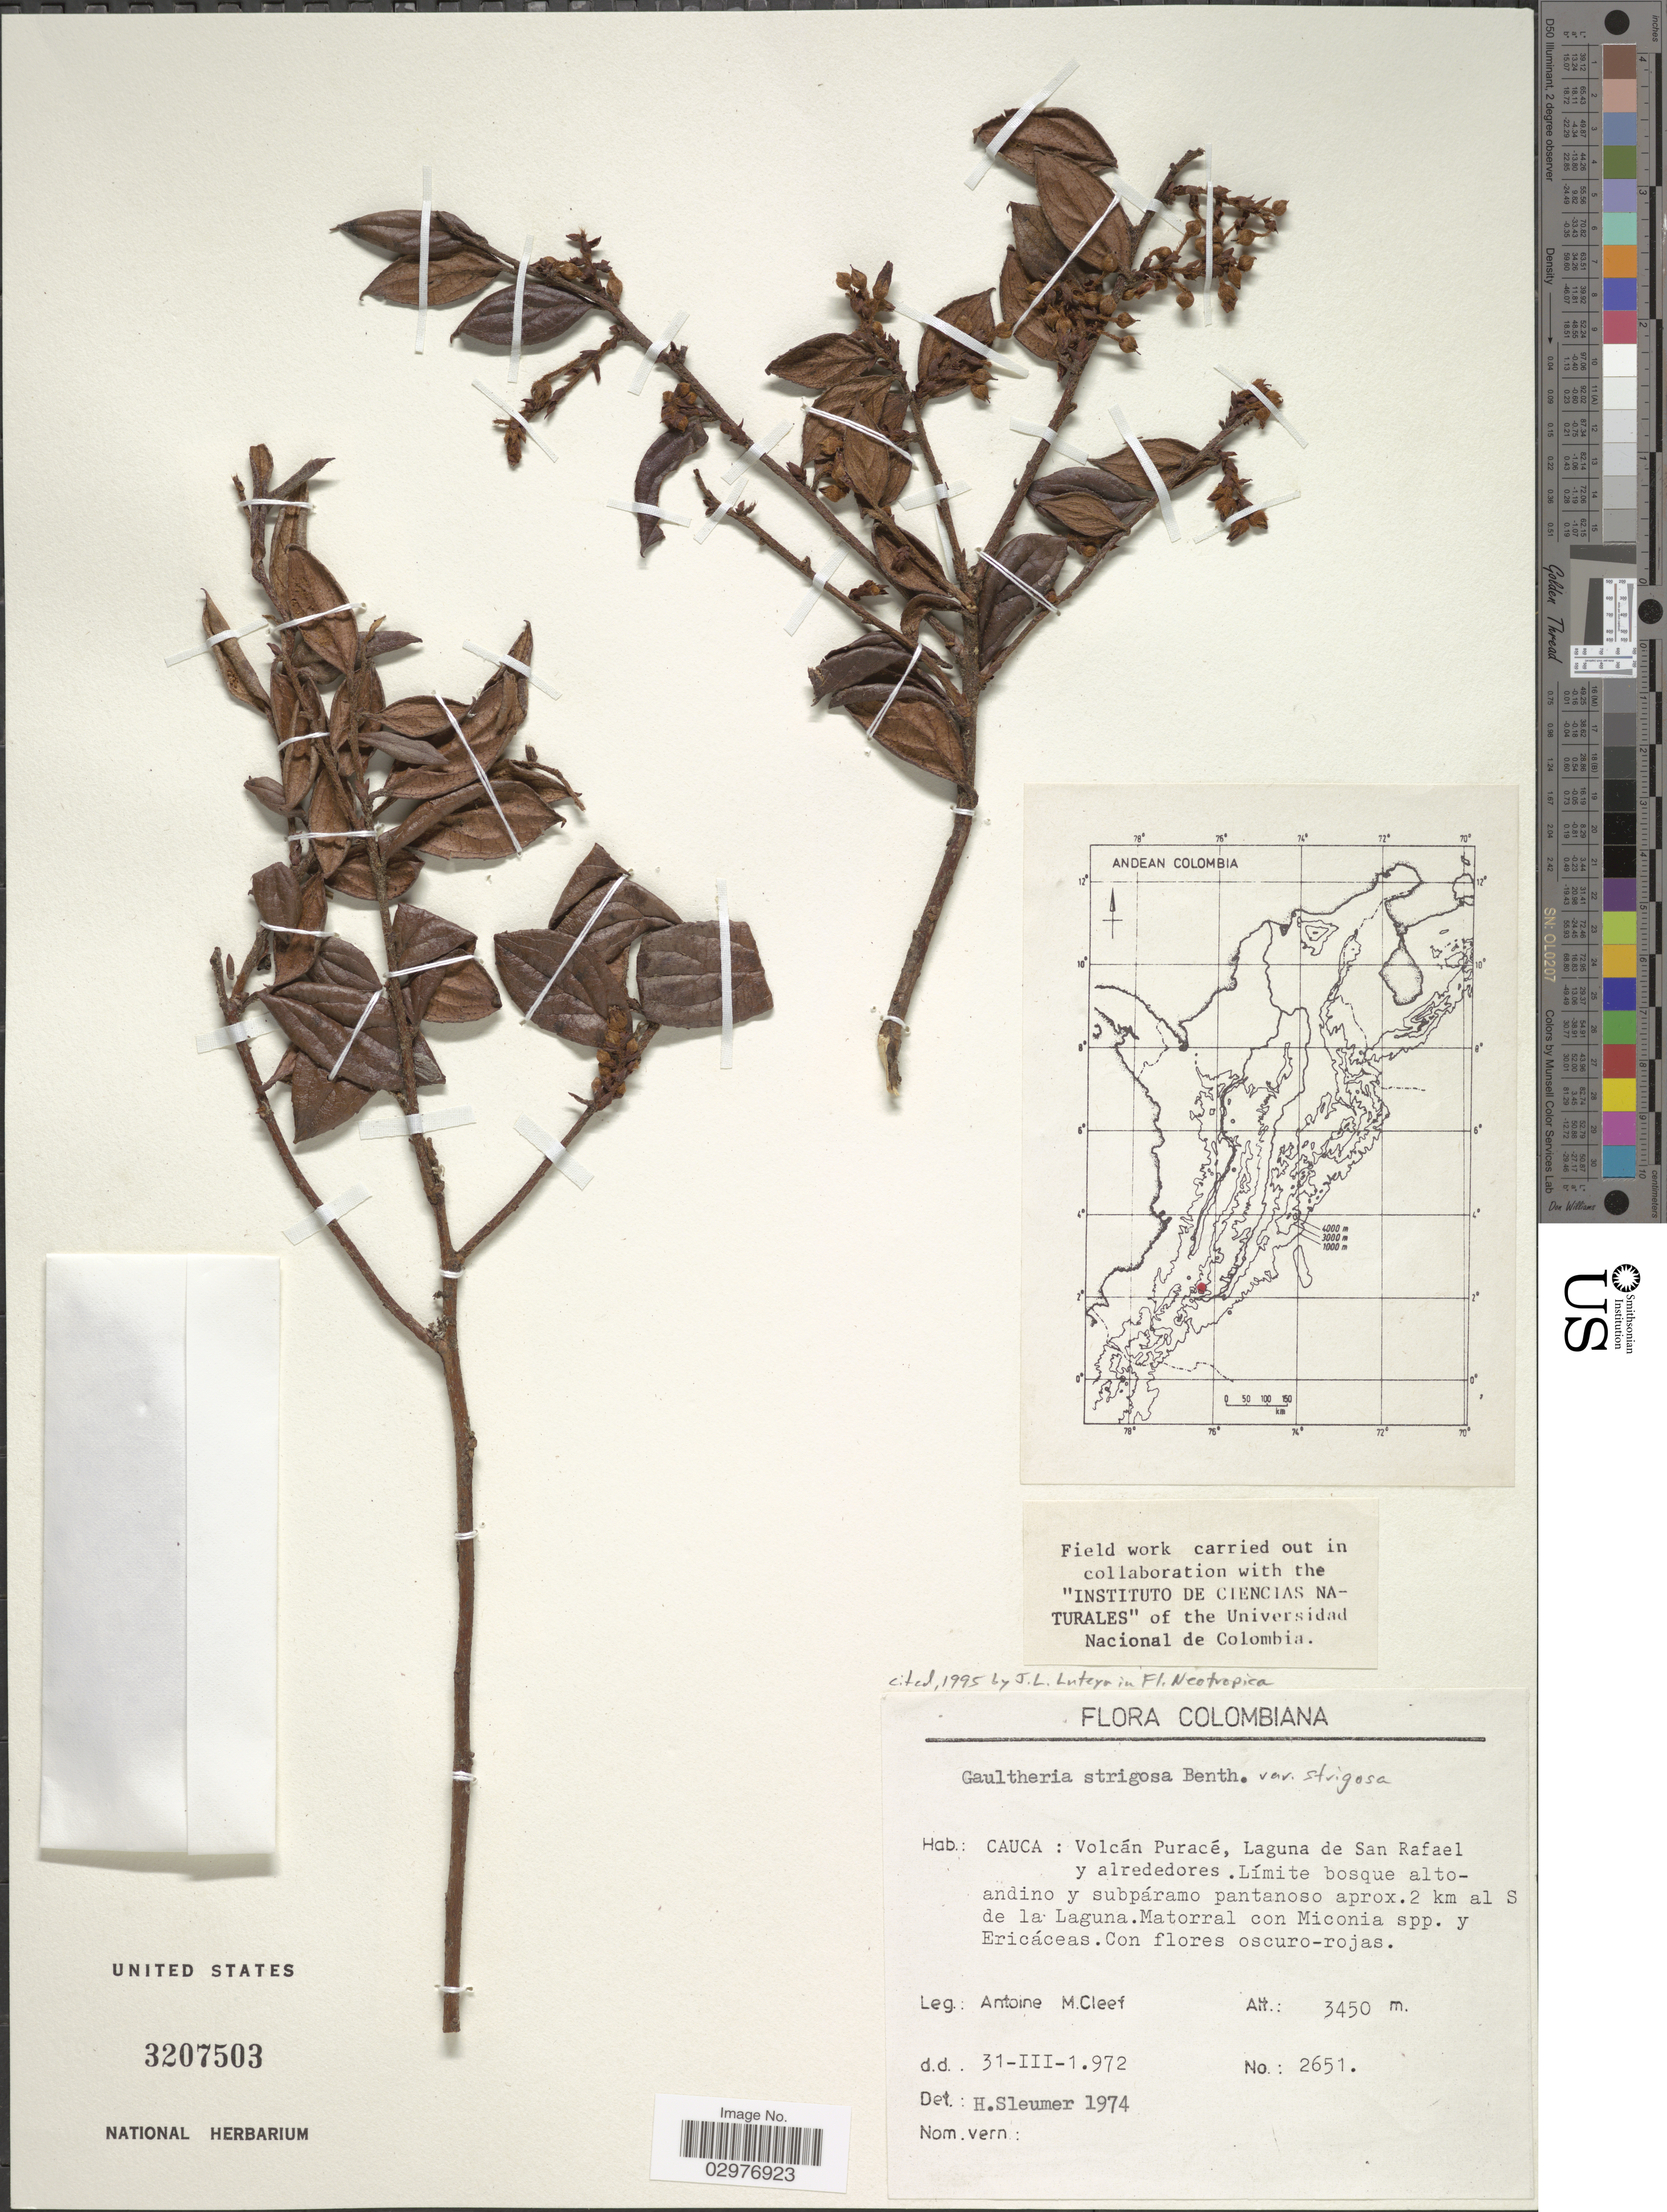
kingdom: Plantae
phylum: Tracheophyta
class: Magnoliopsida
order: Ericales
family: Ericaceae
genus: Gaultheria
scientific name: Gaultheria strigosa var. strigosa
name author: Benth.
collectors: A. M. Cleef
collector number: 2651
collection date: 1972-03-31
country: Colombia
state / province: Cauca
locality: Volcán Puracé, Laguna de San Rafael y alrededores. Límite bosque alto-andino y subpáramo pantanoso aprox. 2 km al S de la Laguna.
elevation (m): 3450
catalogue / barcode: US 3207503